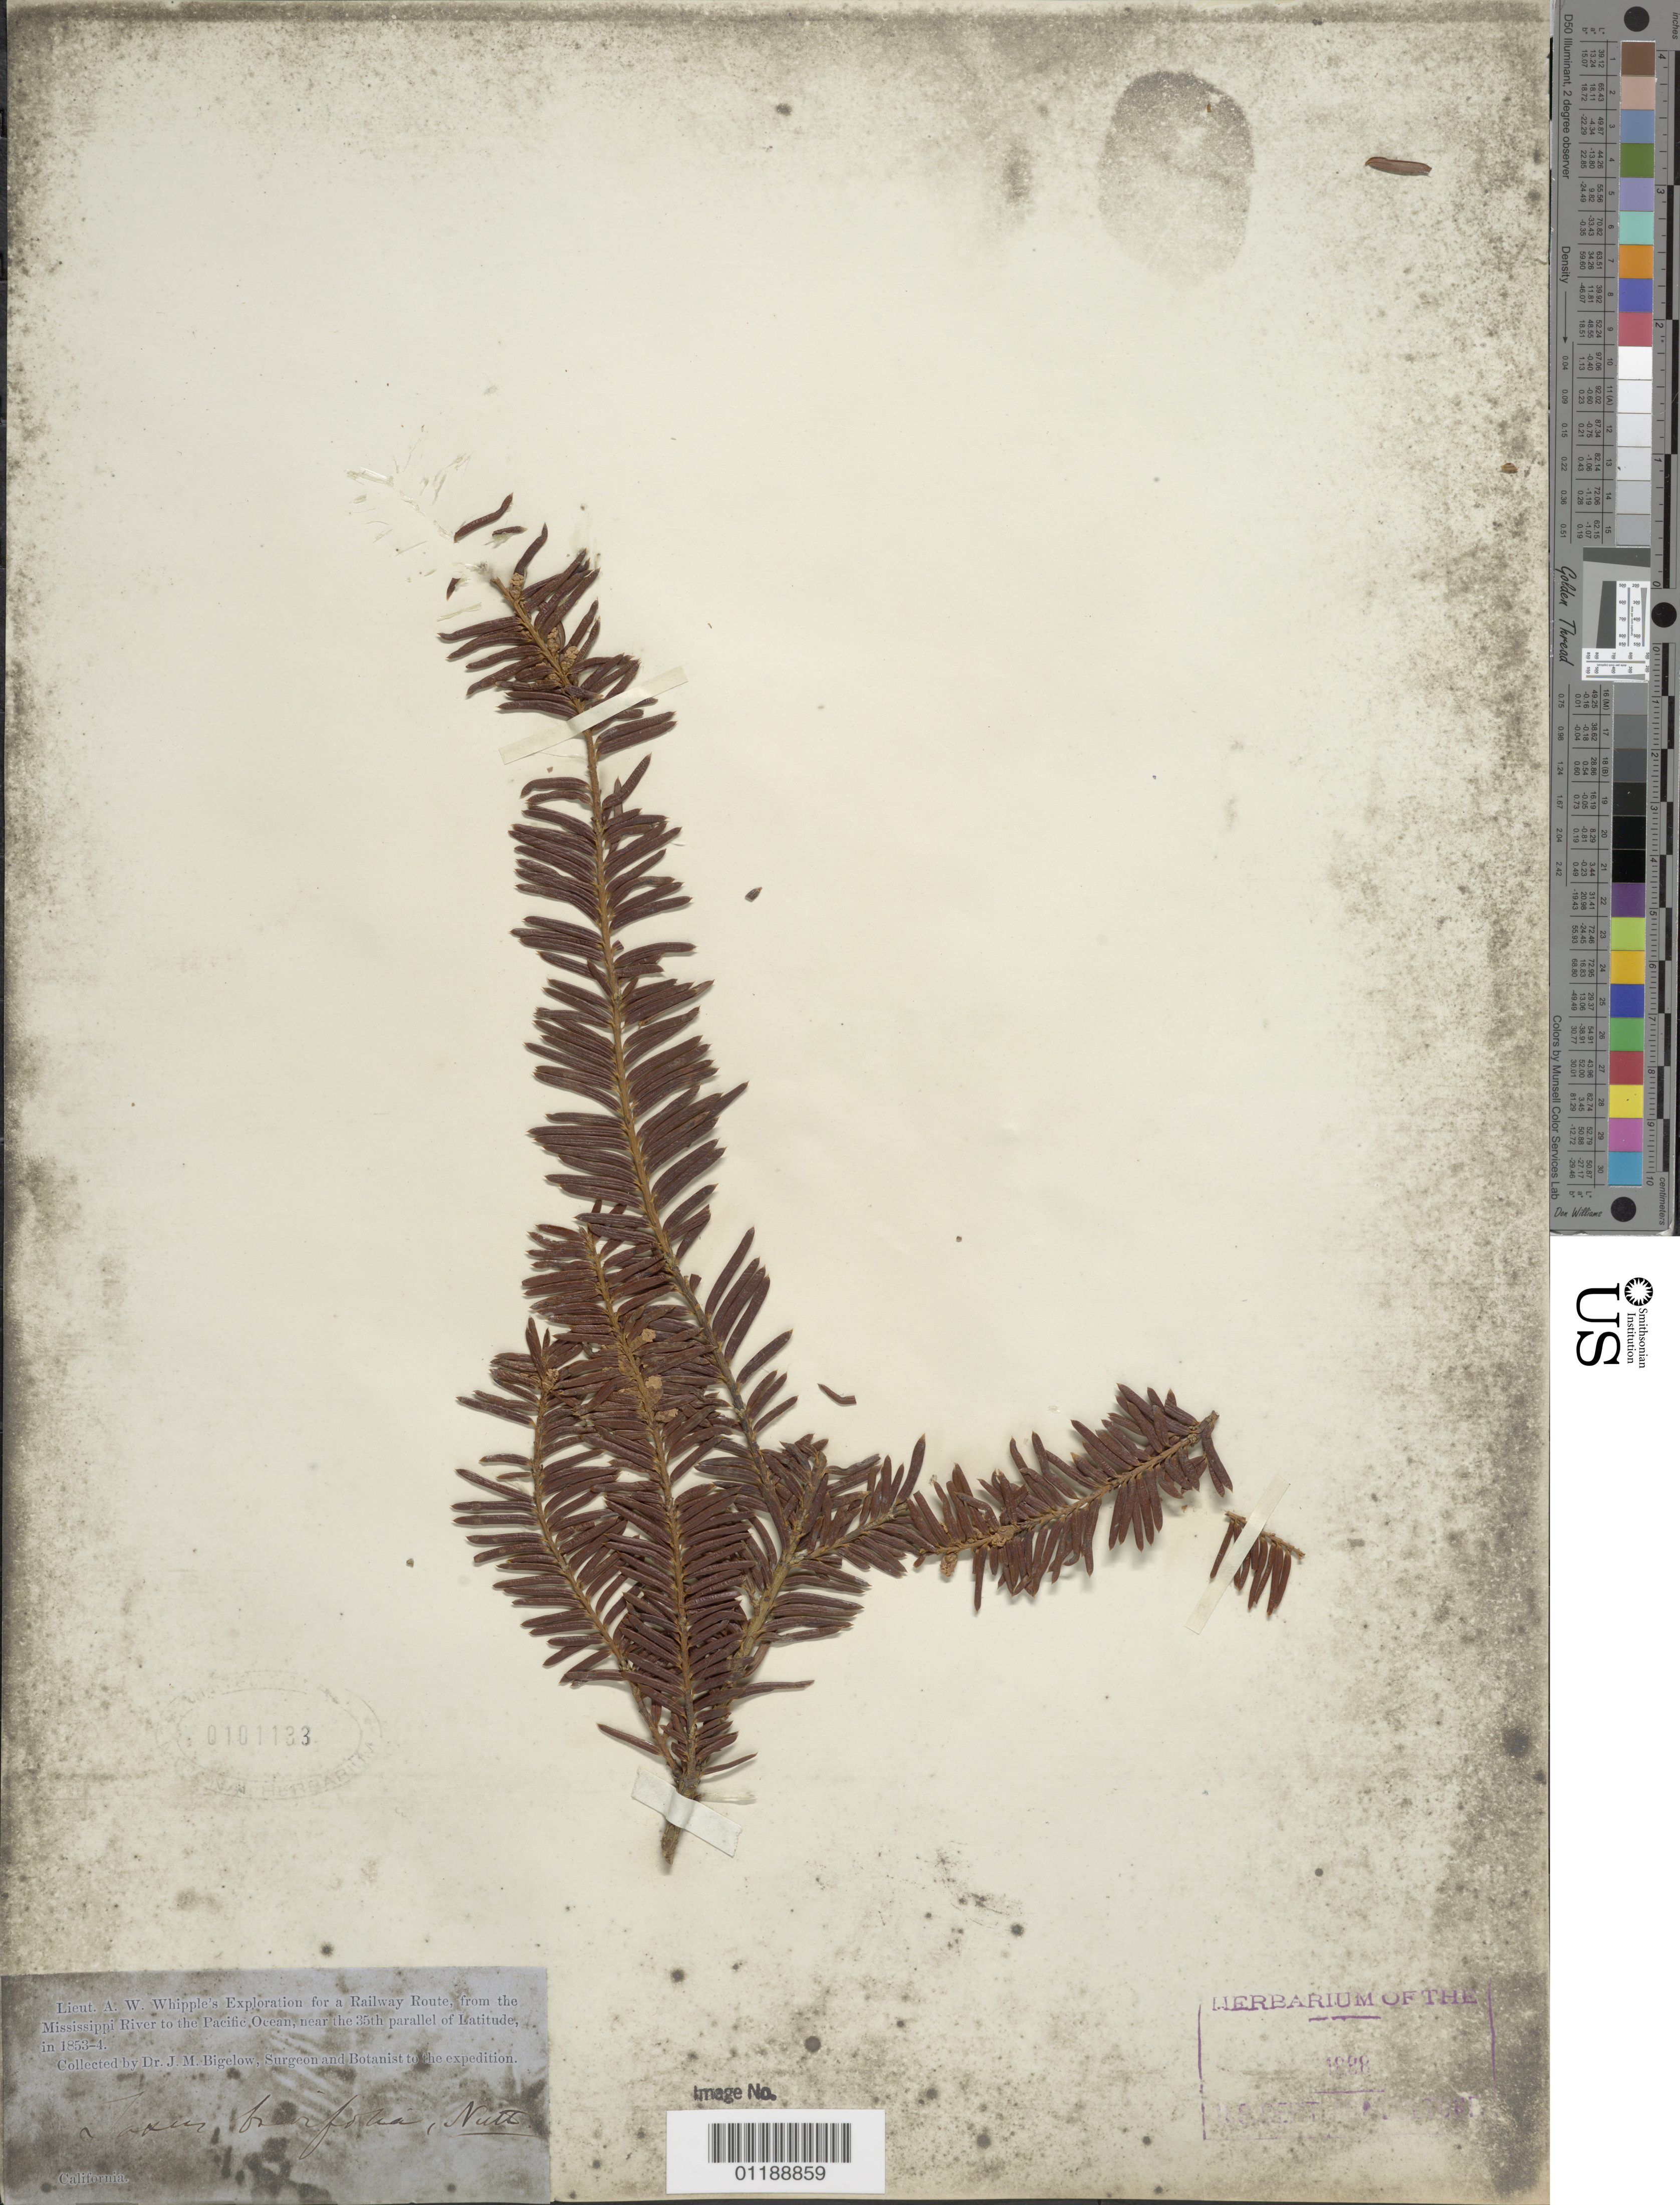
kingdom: Plantae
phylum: Tracheophyta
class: Pinopsida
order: Pinales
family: Taxaceae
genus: Taxus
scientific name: Taxus brevifolia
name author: Nutt.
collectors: J. M. Bigelow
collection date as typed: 1853 to -- --- 1854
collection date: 1853/1854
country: United States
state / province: California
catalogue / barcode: US 101133